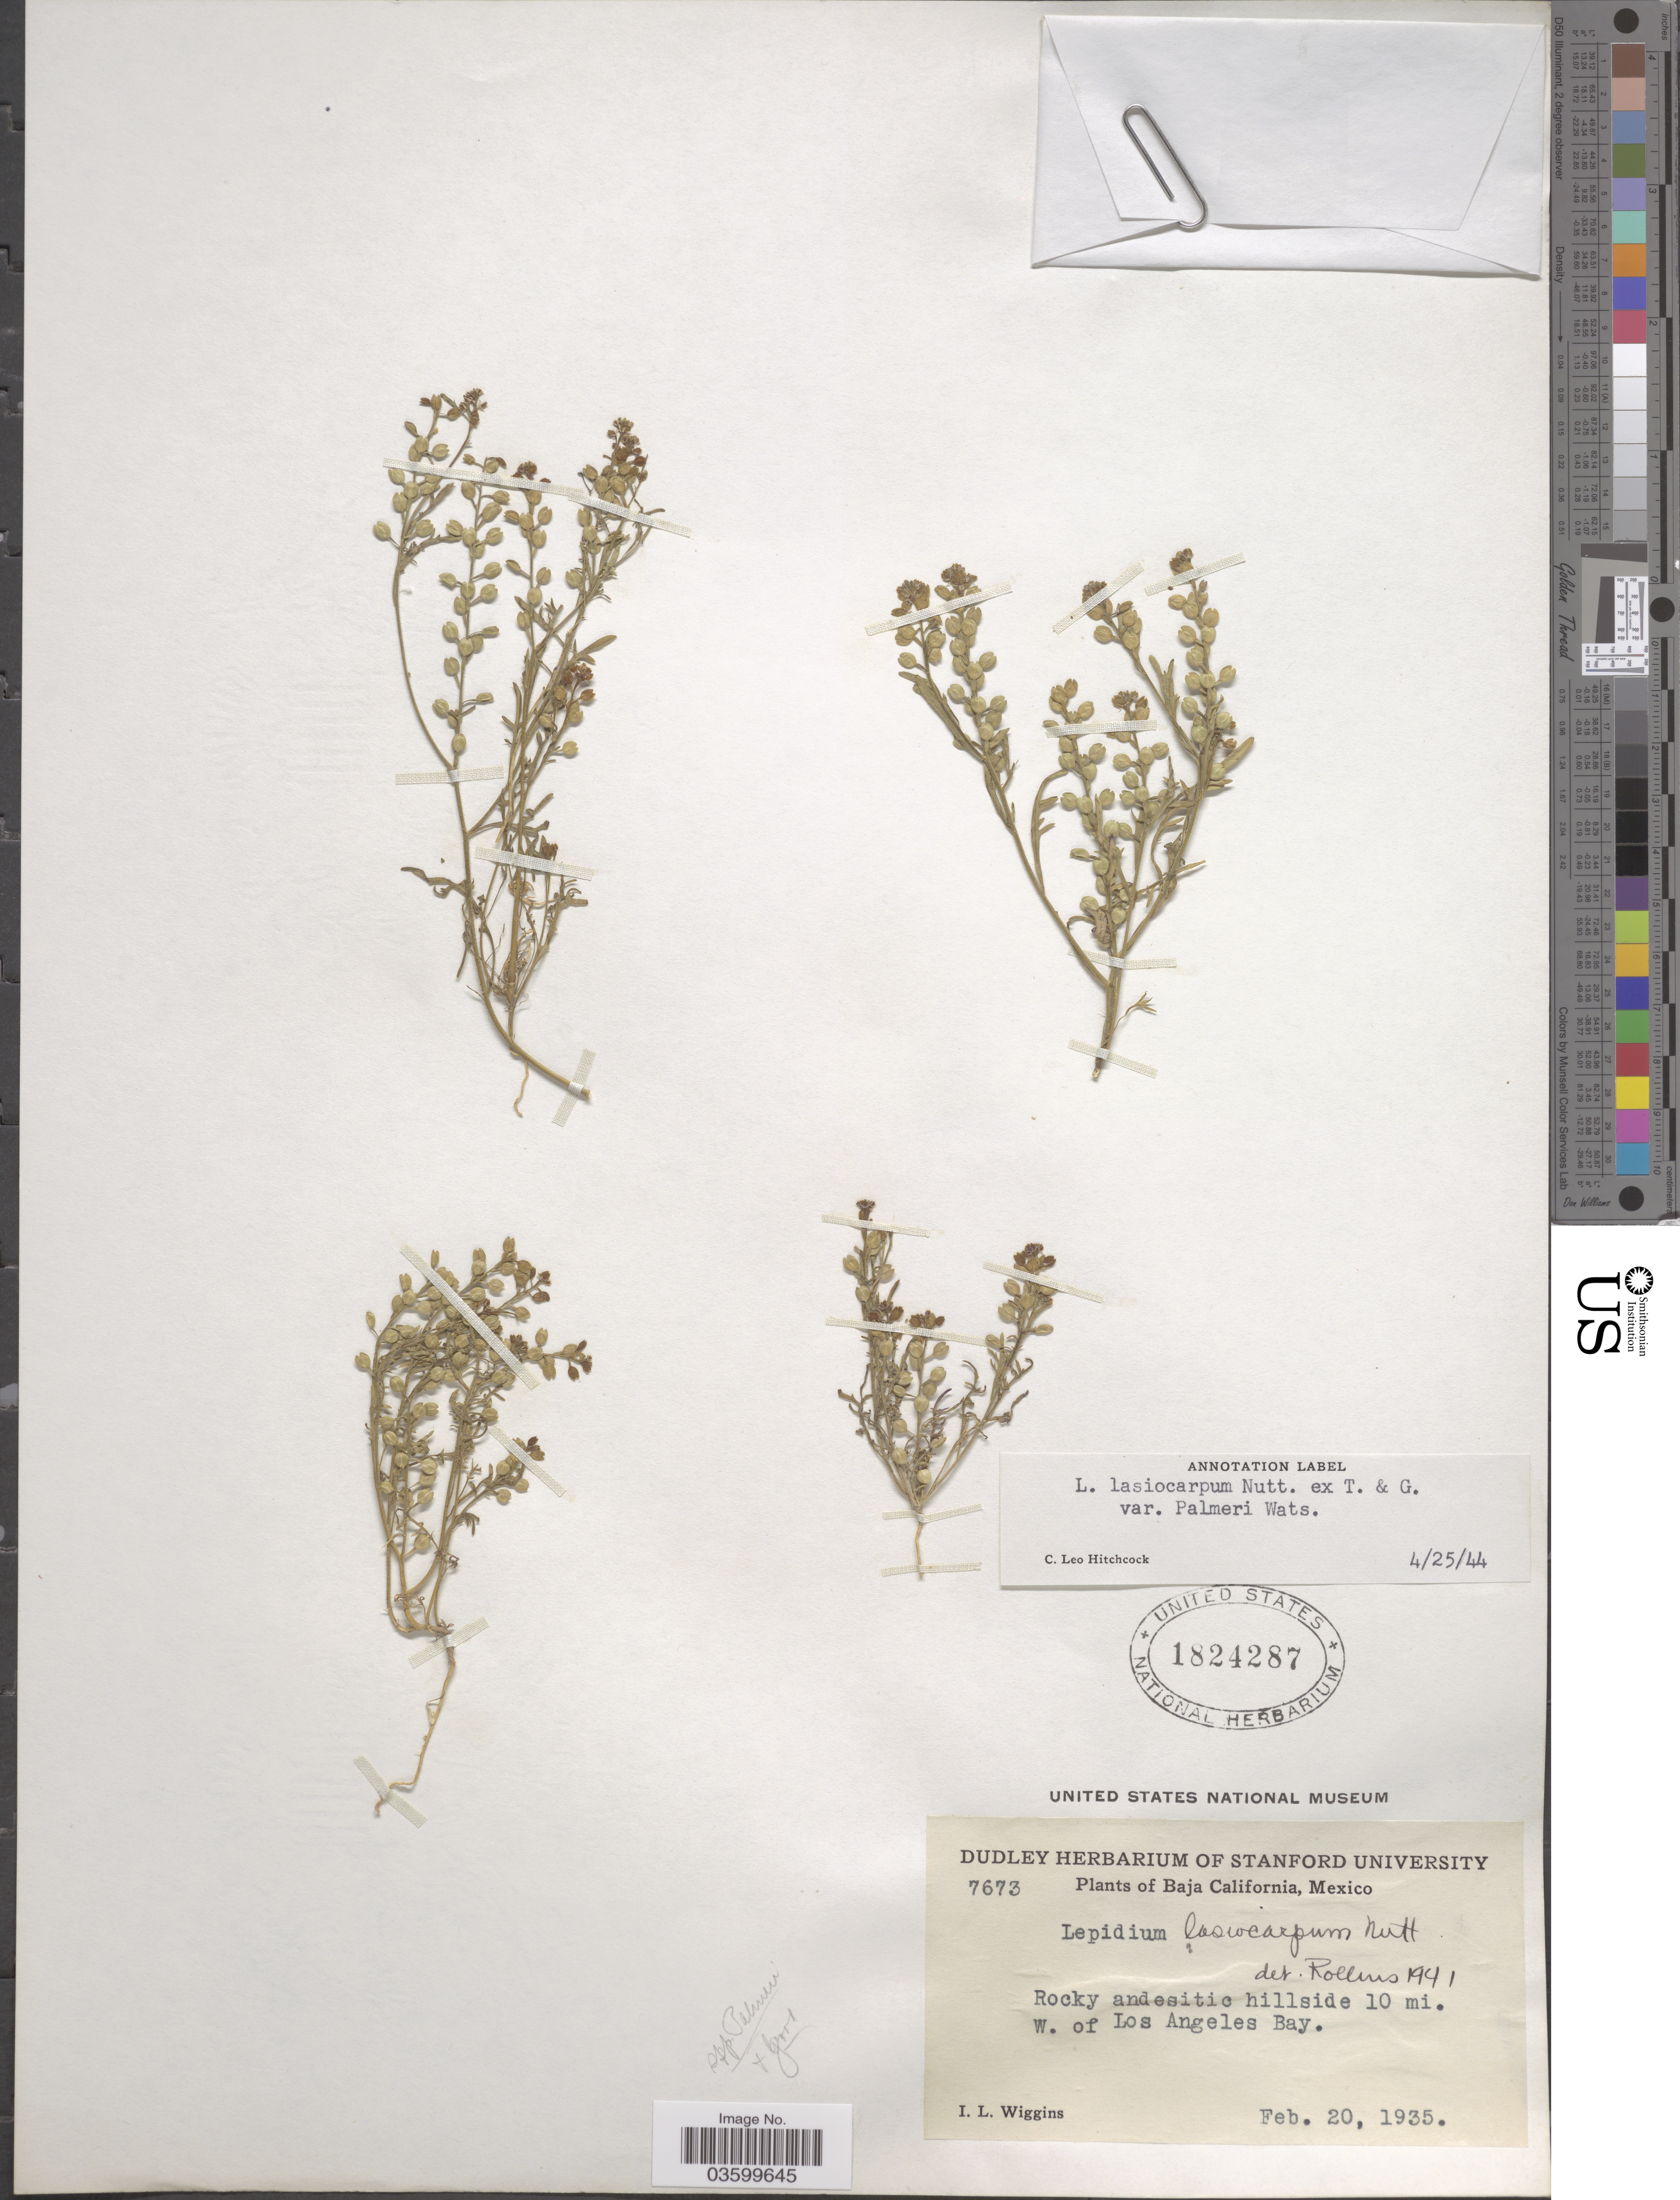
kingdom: Plantae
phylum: Tracheophyta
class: Magnoliopsida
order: Brassicales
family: Brassicaceae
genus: Lepidium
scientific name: Lepidium lasiocarpum var. palmeri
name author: (S. Watson) C.L. Hitchc.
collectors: I. L. Wiggins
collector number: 7673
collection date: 1935-02-20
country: Mexico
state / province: Baja California Norte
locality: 10 mi. W. of Los Angeles Bay.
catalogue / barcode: US 1824287